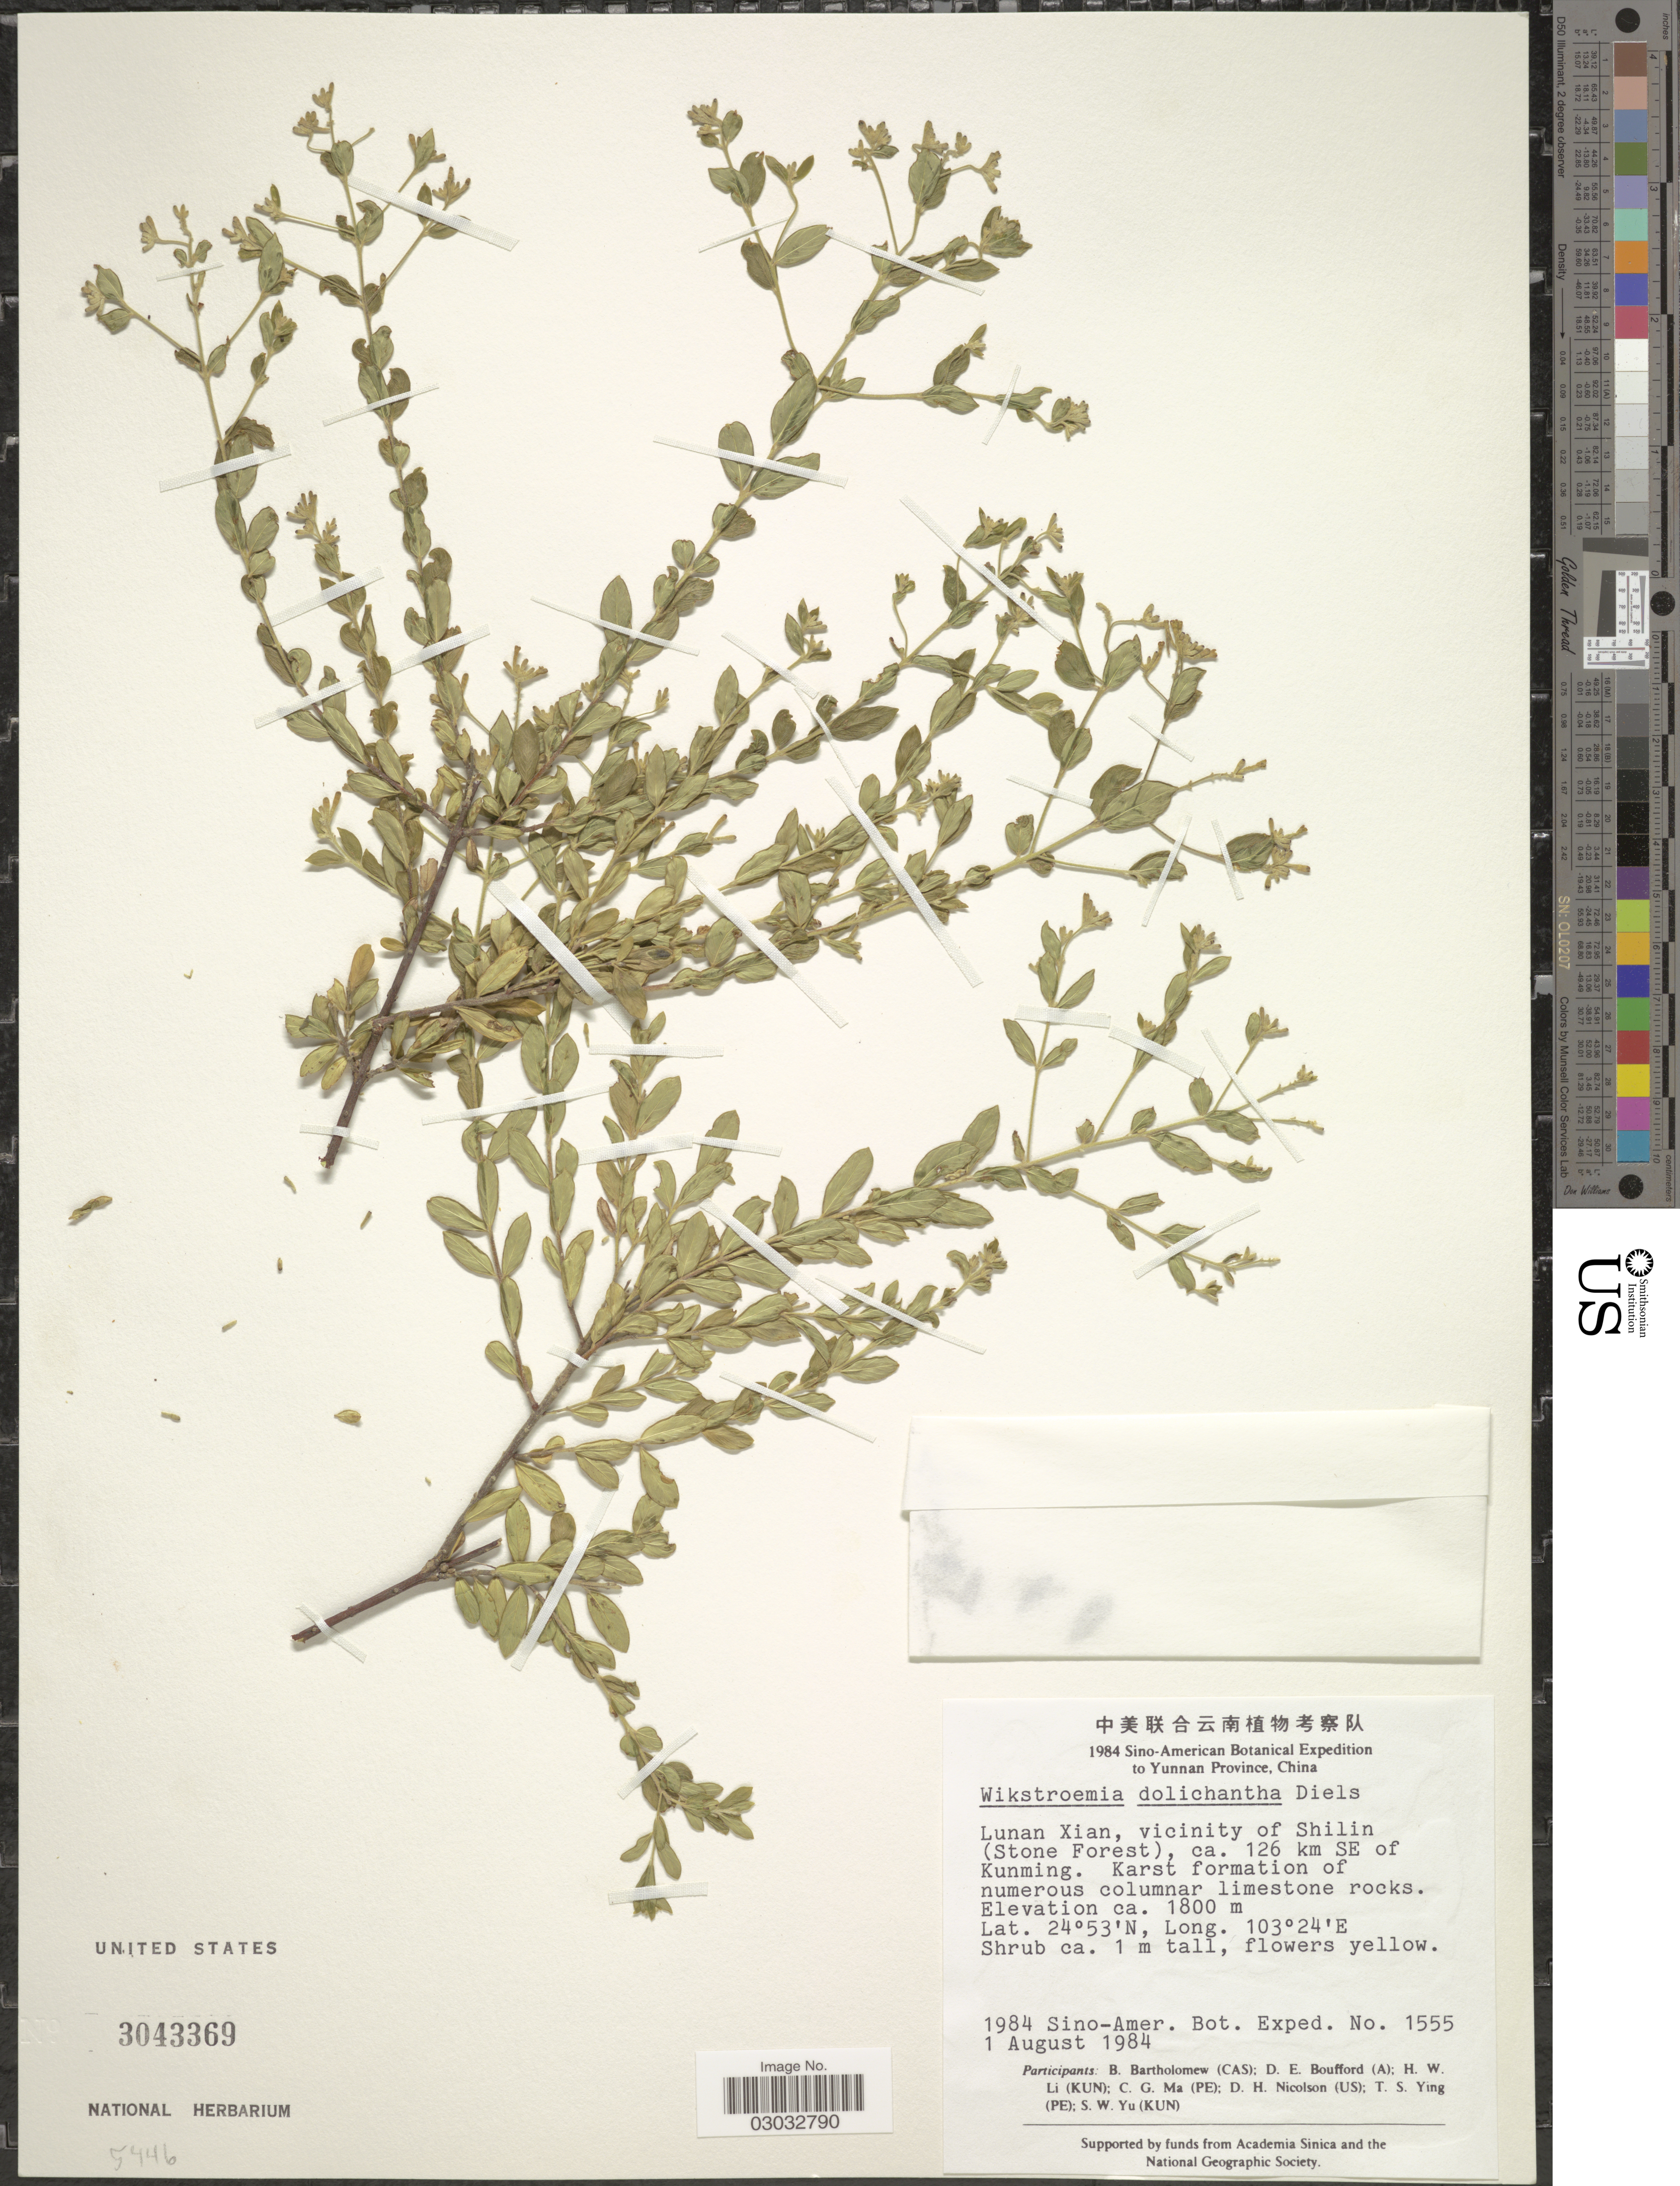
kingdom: Plantae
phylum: Tracheophyta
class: Magnoliopsida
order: Malvales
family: Thymelaeaceae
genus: Wikstroemia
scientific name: Wikstroemia dolichantha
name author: Diels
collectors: Sino-Amer. Bot. Exped. 1984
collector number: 1555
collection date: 1984-08-01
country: China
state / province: Yunnan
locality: Lunan Xian, vicinity of Shilin (Stone Forest), ca. 126 km SE of Kunming.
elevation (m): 1800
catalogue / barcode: US 3043369